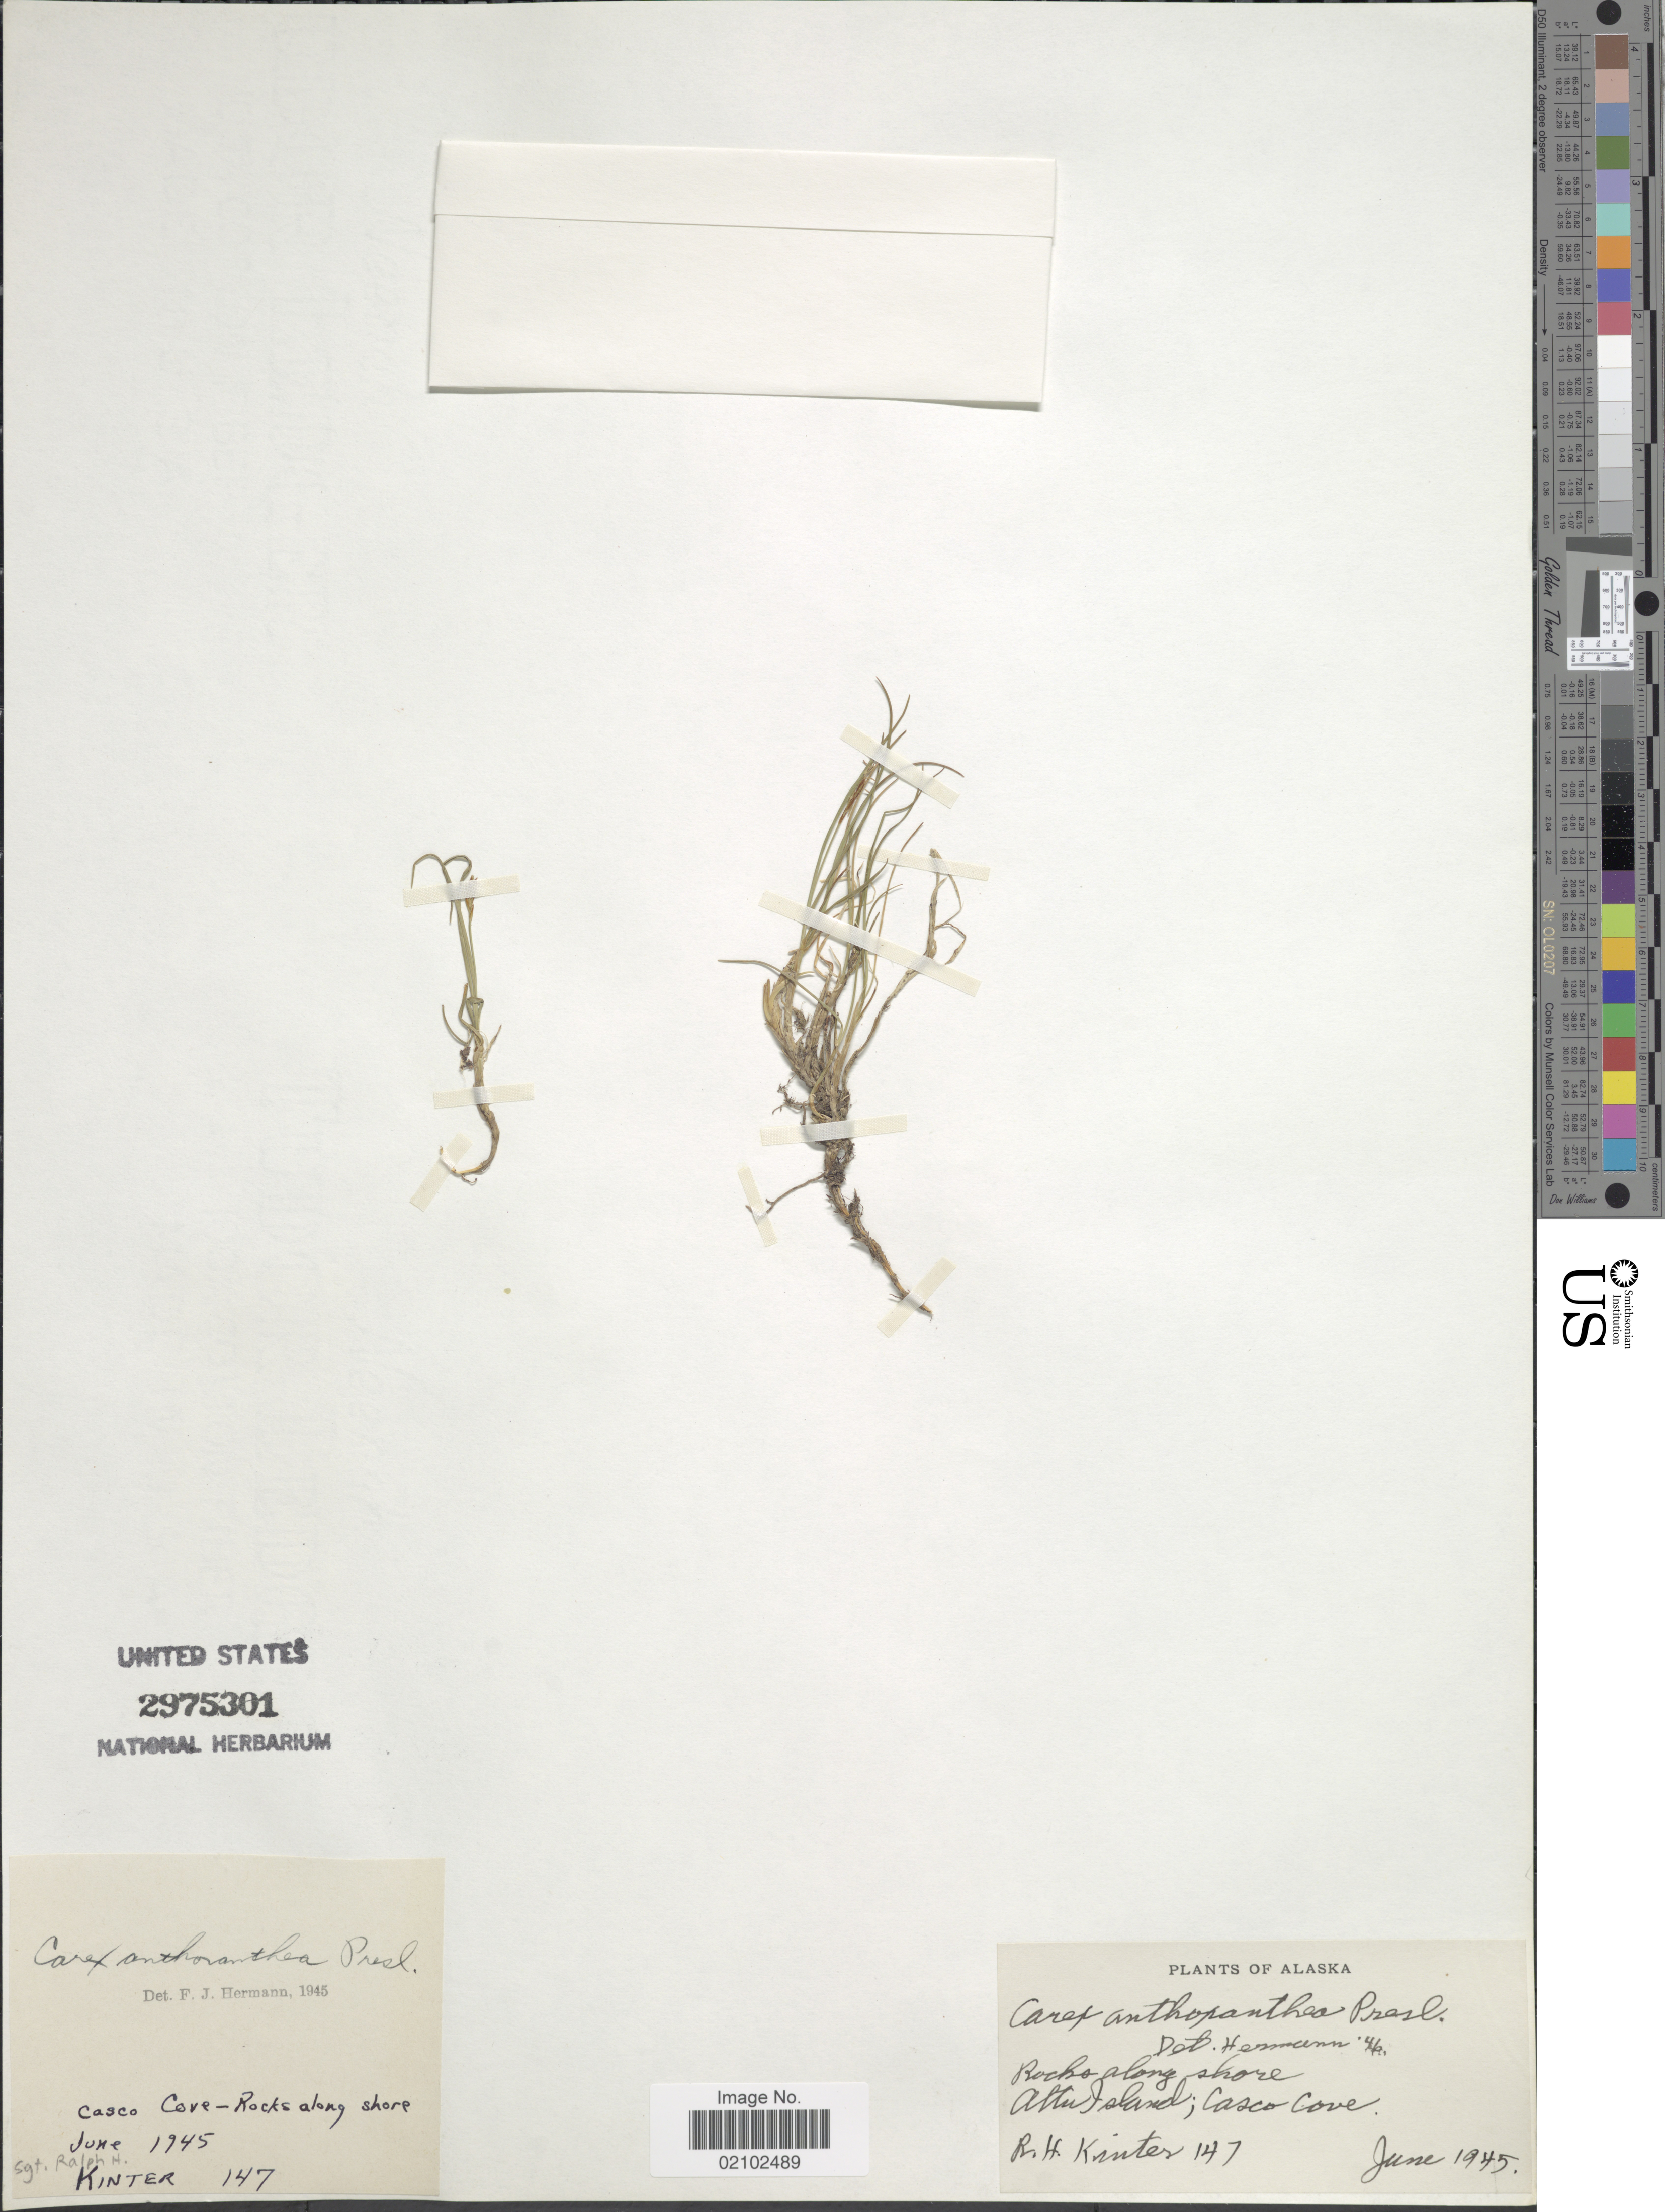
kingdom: Plantae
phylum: Tracheophyta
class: Liliopsida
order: Poales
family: Cyperaceae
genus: Carex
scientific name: Carex anthoxanthea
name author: J. Presl & C. Presl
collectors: R. Kinter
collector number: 147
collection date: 1945-06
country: United States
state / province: Alaska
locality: Rocks along shore Attu Island; Casco Cove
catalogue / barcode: US 2975301